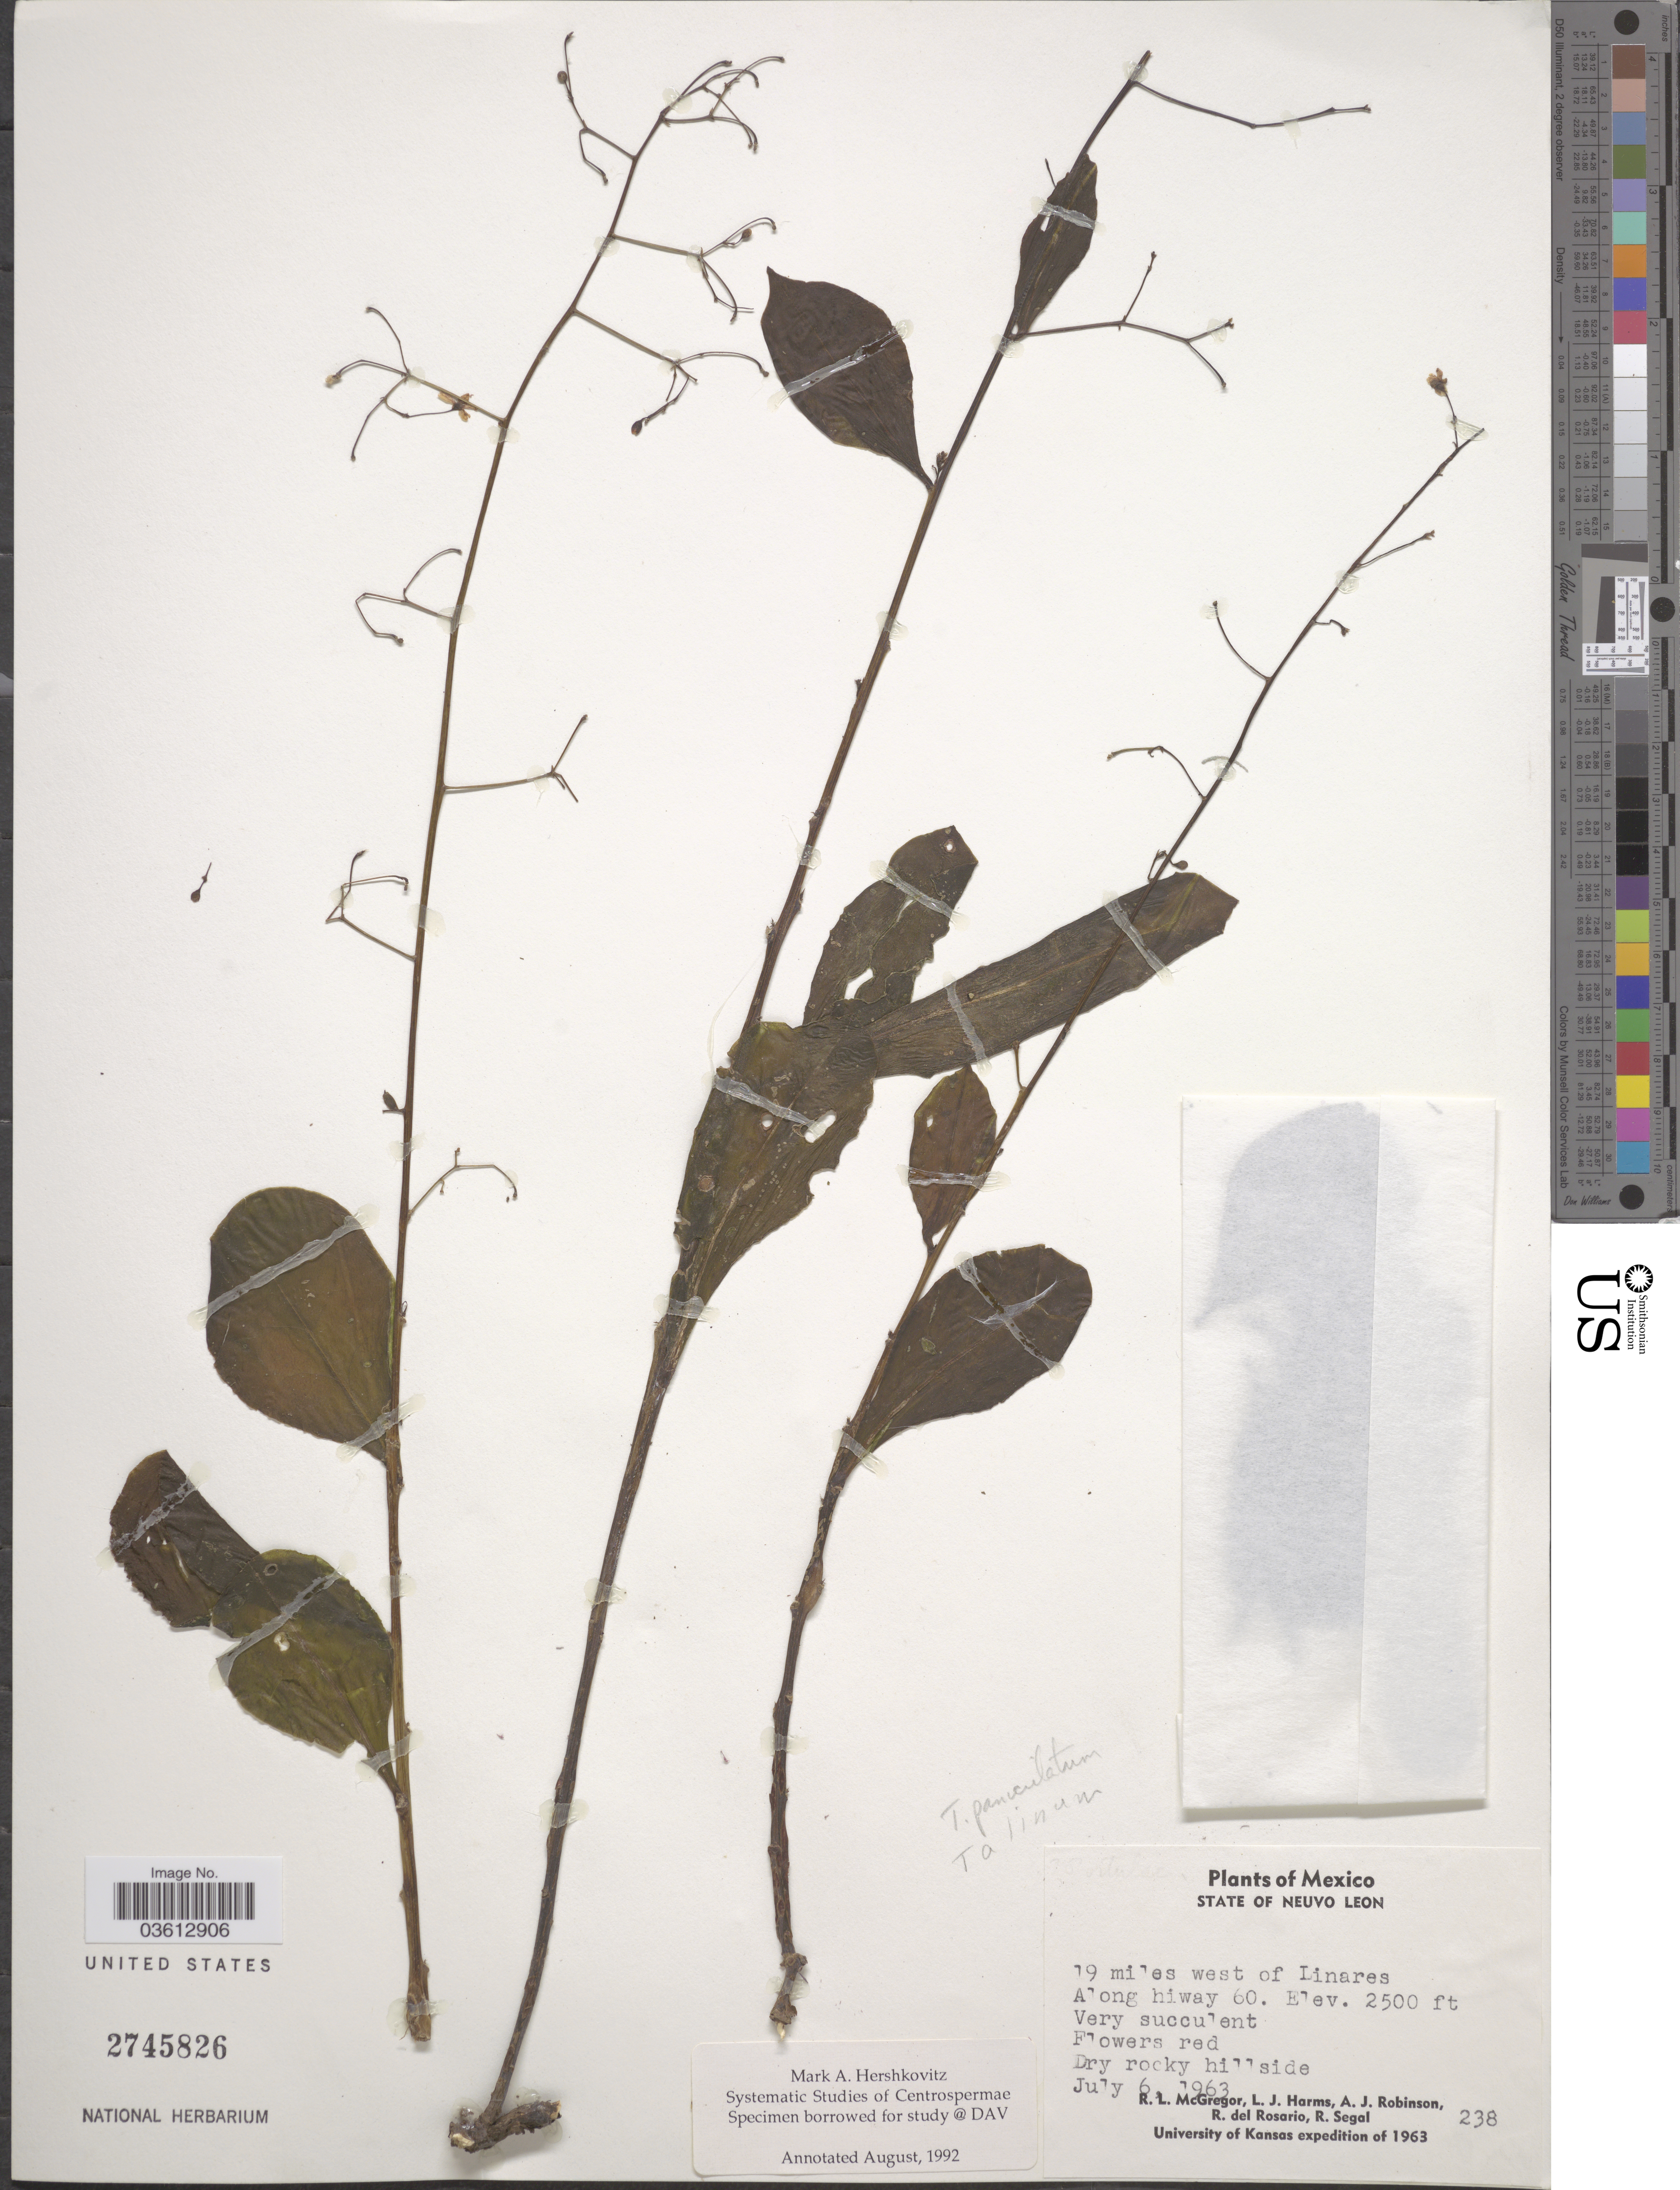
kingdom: Plantae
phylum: Tracheophyta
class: Magnoliopsida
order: Caryophyllales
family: Talinaceae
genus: Talinum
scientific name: Talinum paniculatum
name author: (Jacq.) Gaertn.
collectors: R. McGregor, L. Harms, A. J. Robinson, R. del Rosario & R. Segal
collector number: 238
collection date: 1963-07-06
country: Mexico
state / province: Nuevo León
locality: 19 miles west of Linares. Along highway 60.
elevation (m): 762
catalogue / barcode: US 2745826